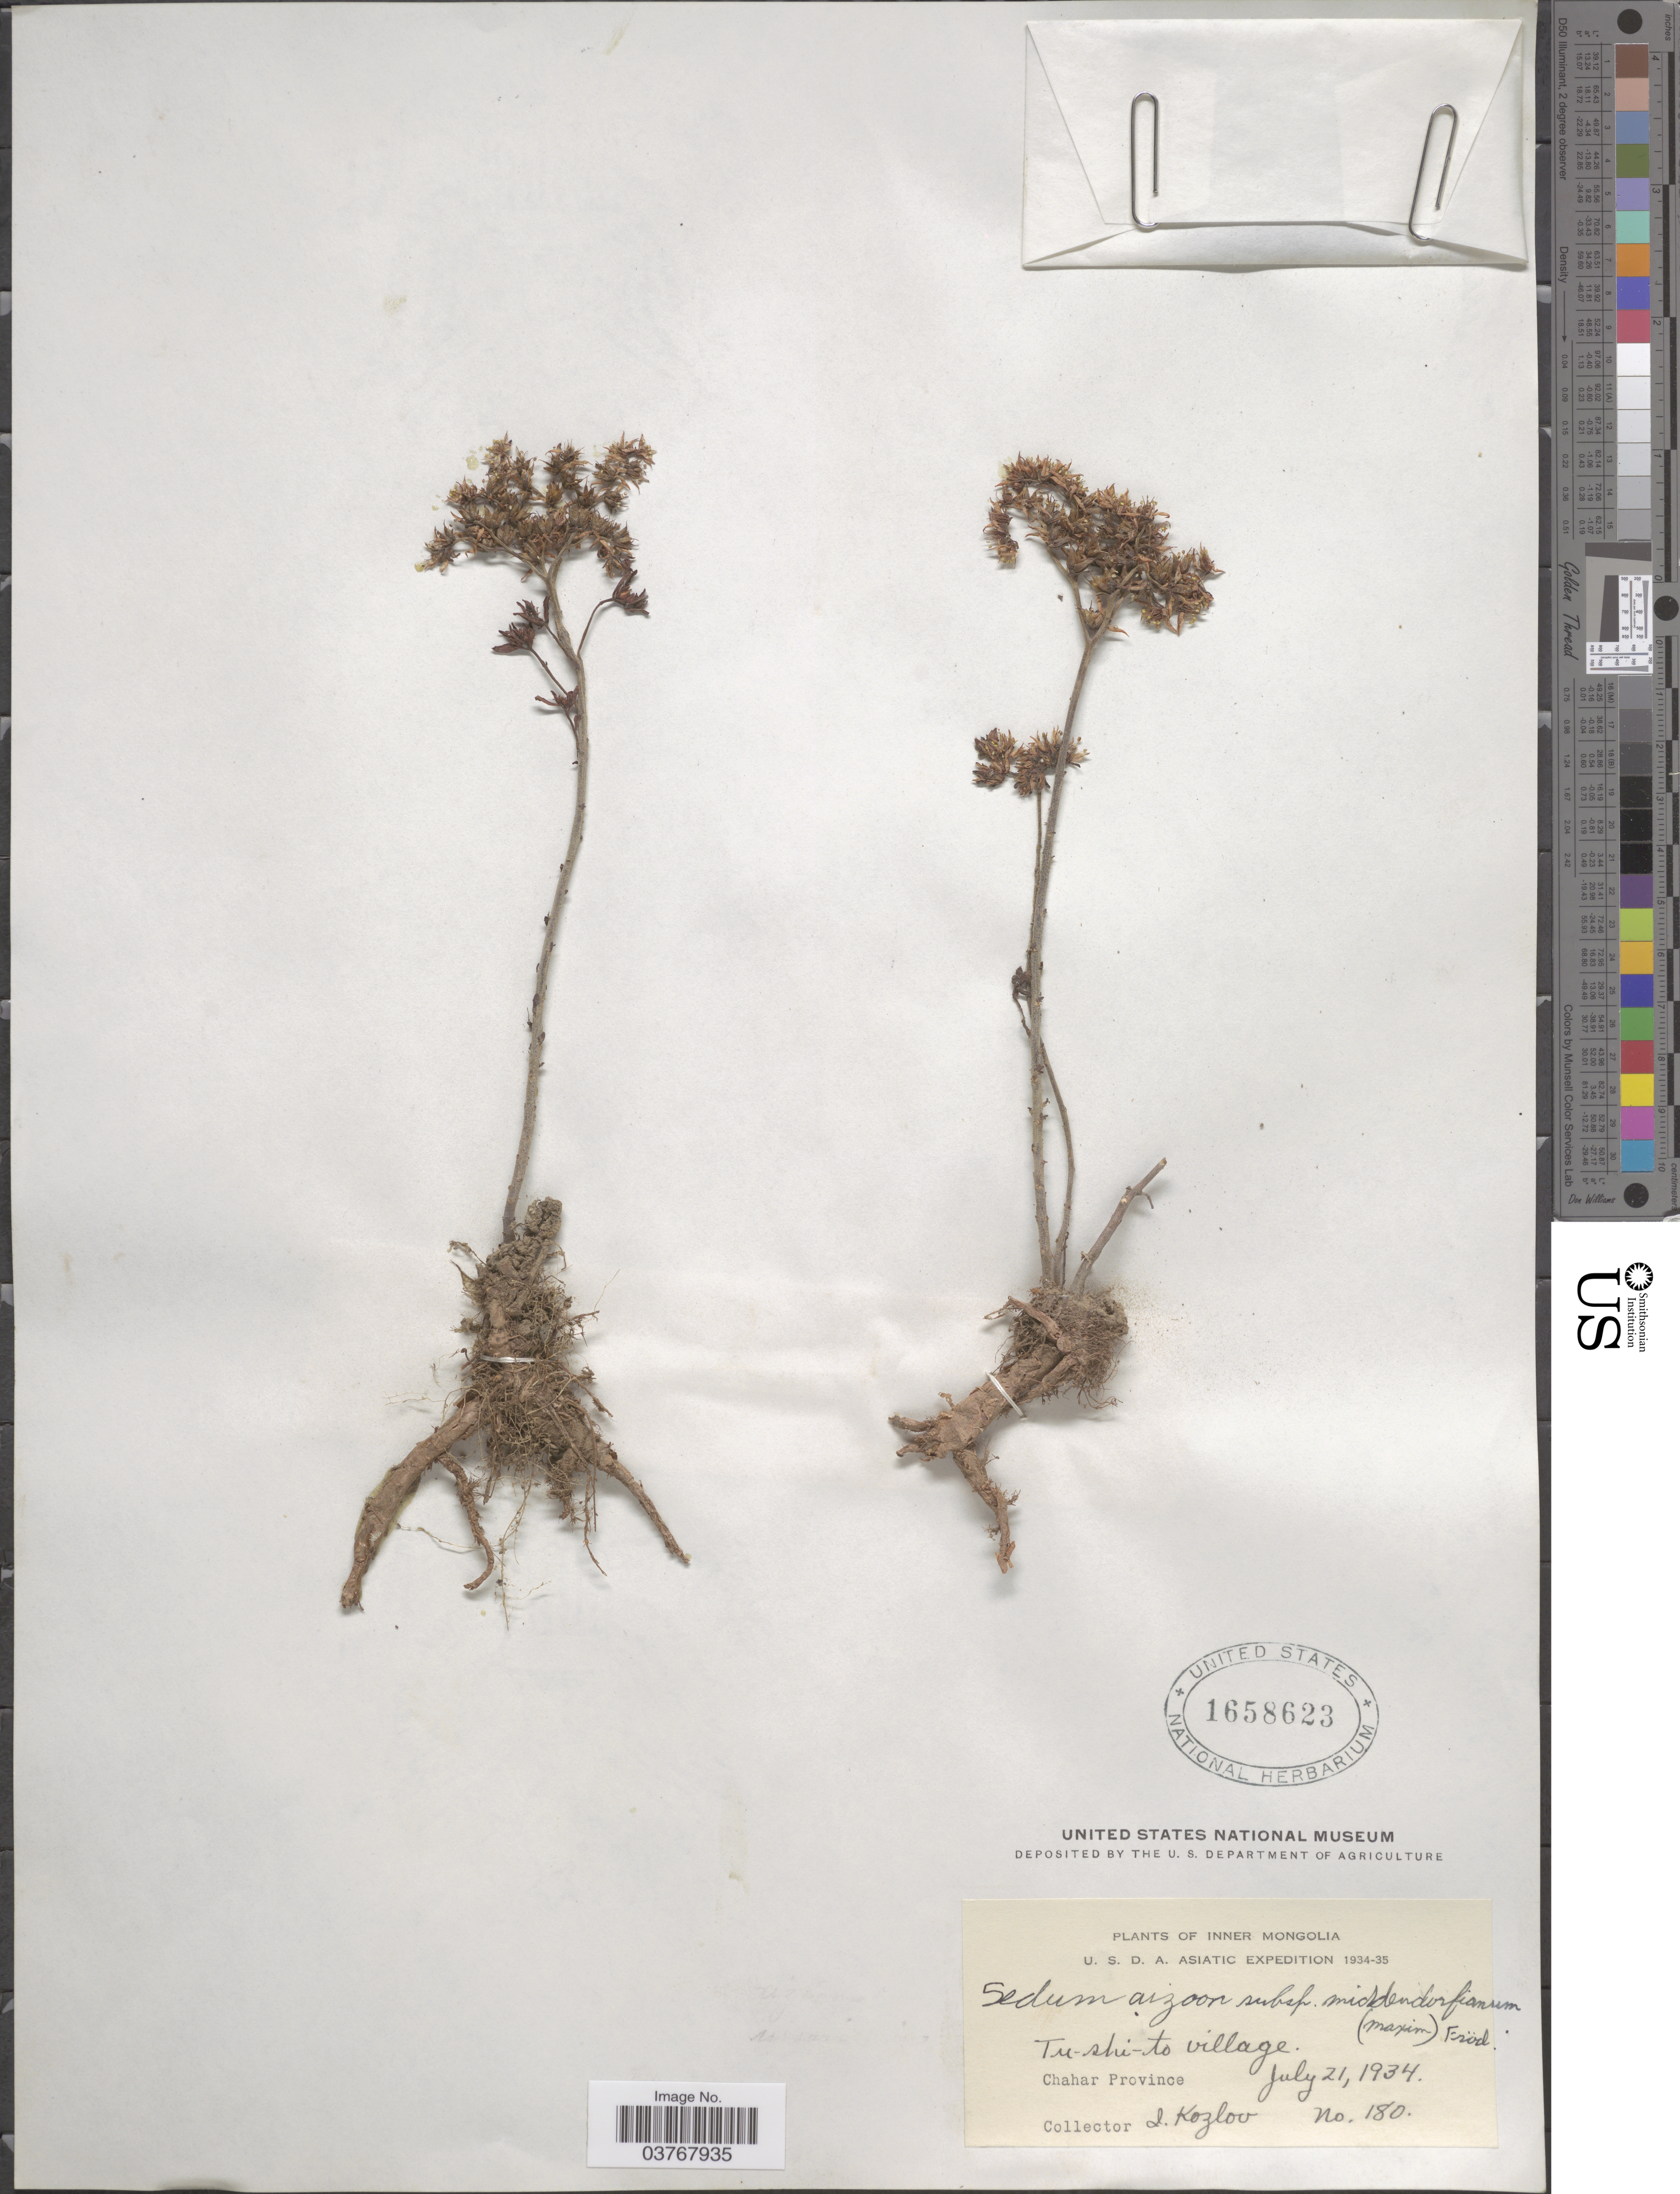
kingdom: Plantae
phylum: Tracheophyta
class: Magnoliopsida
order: Saxifragales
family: Crassulaceae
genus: Phedimus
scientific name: Phedimus middendorffianus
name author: (Maxim.) 't Hart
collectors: I. Kozlov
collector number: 180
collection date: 1934-07-21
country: China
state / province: Nei Monggol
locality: Inner Mongolia. Tu-shi-to village. Chahar Province.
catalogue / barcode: US 1658623